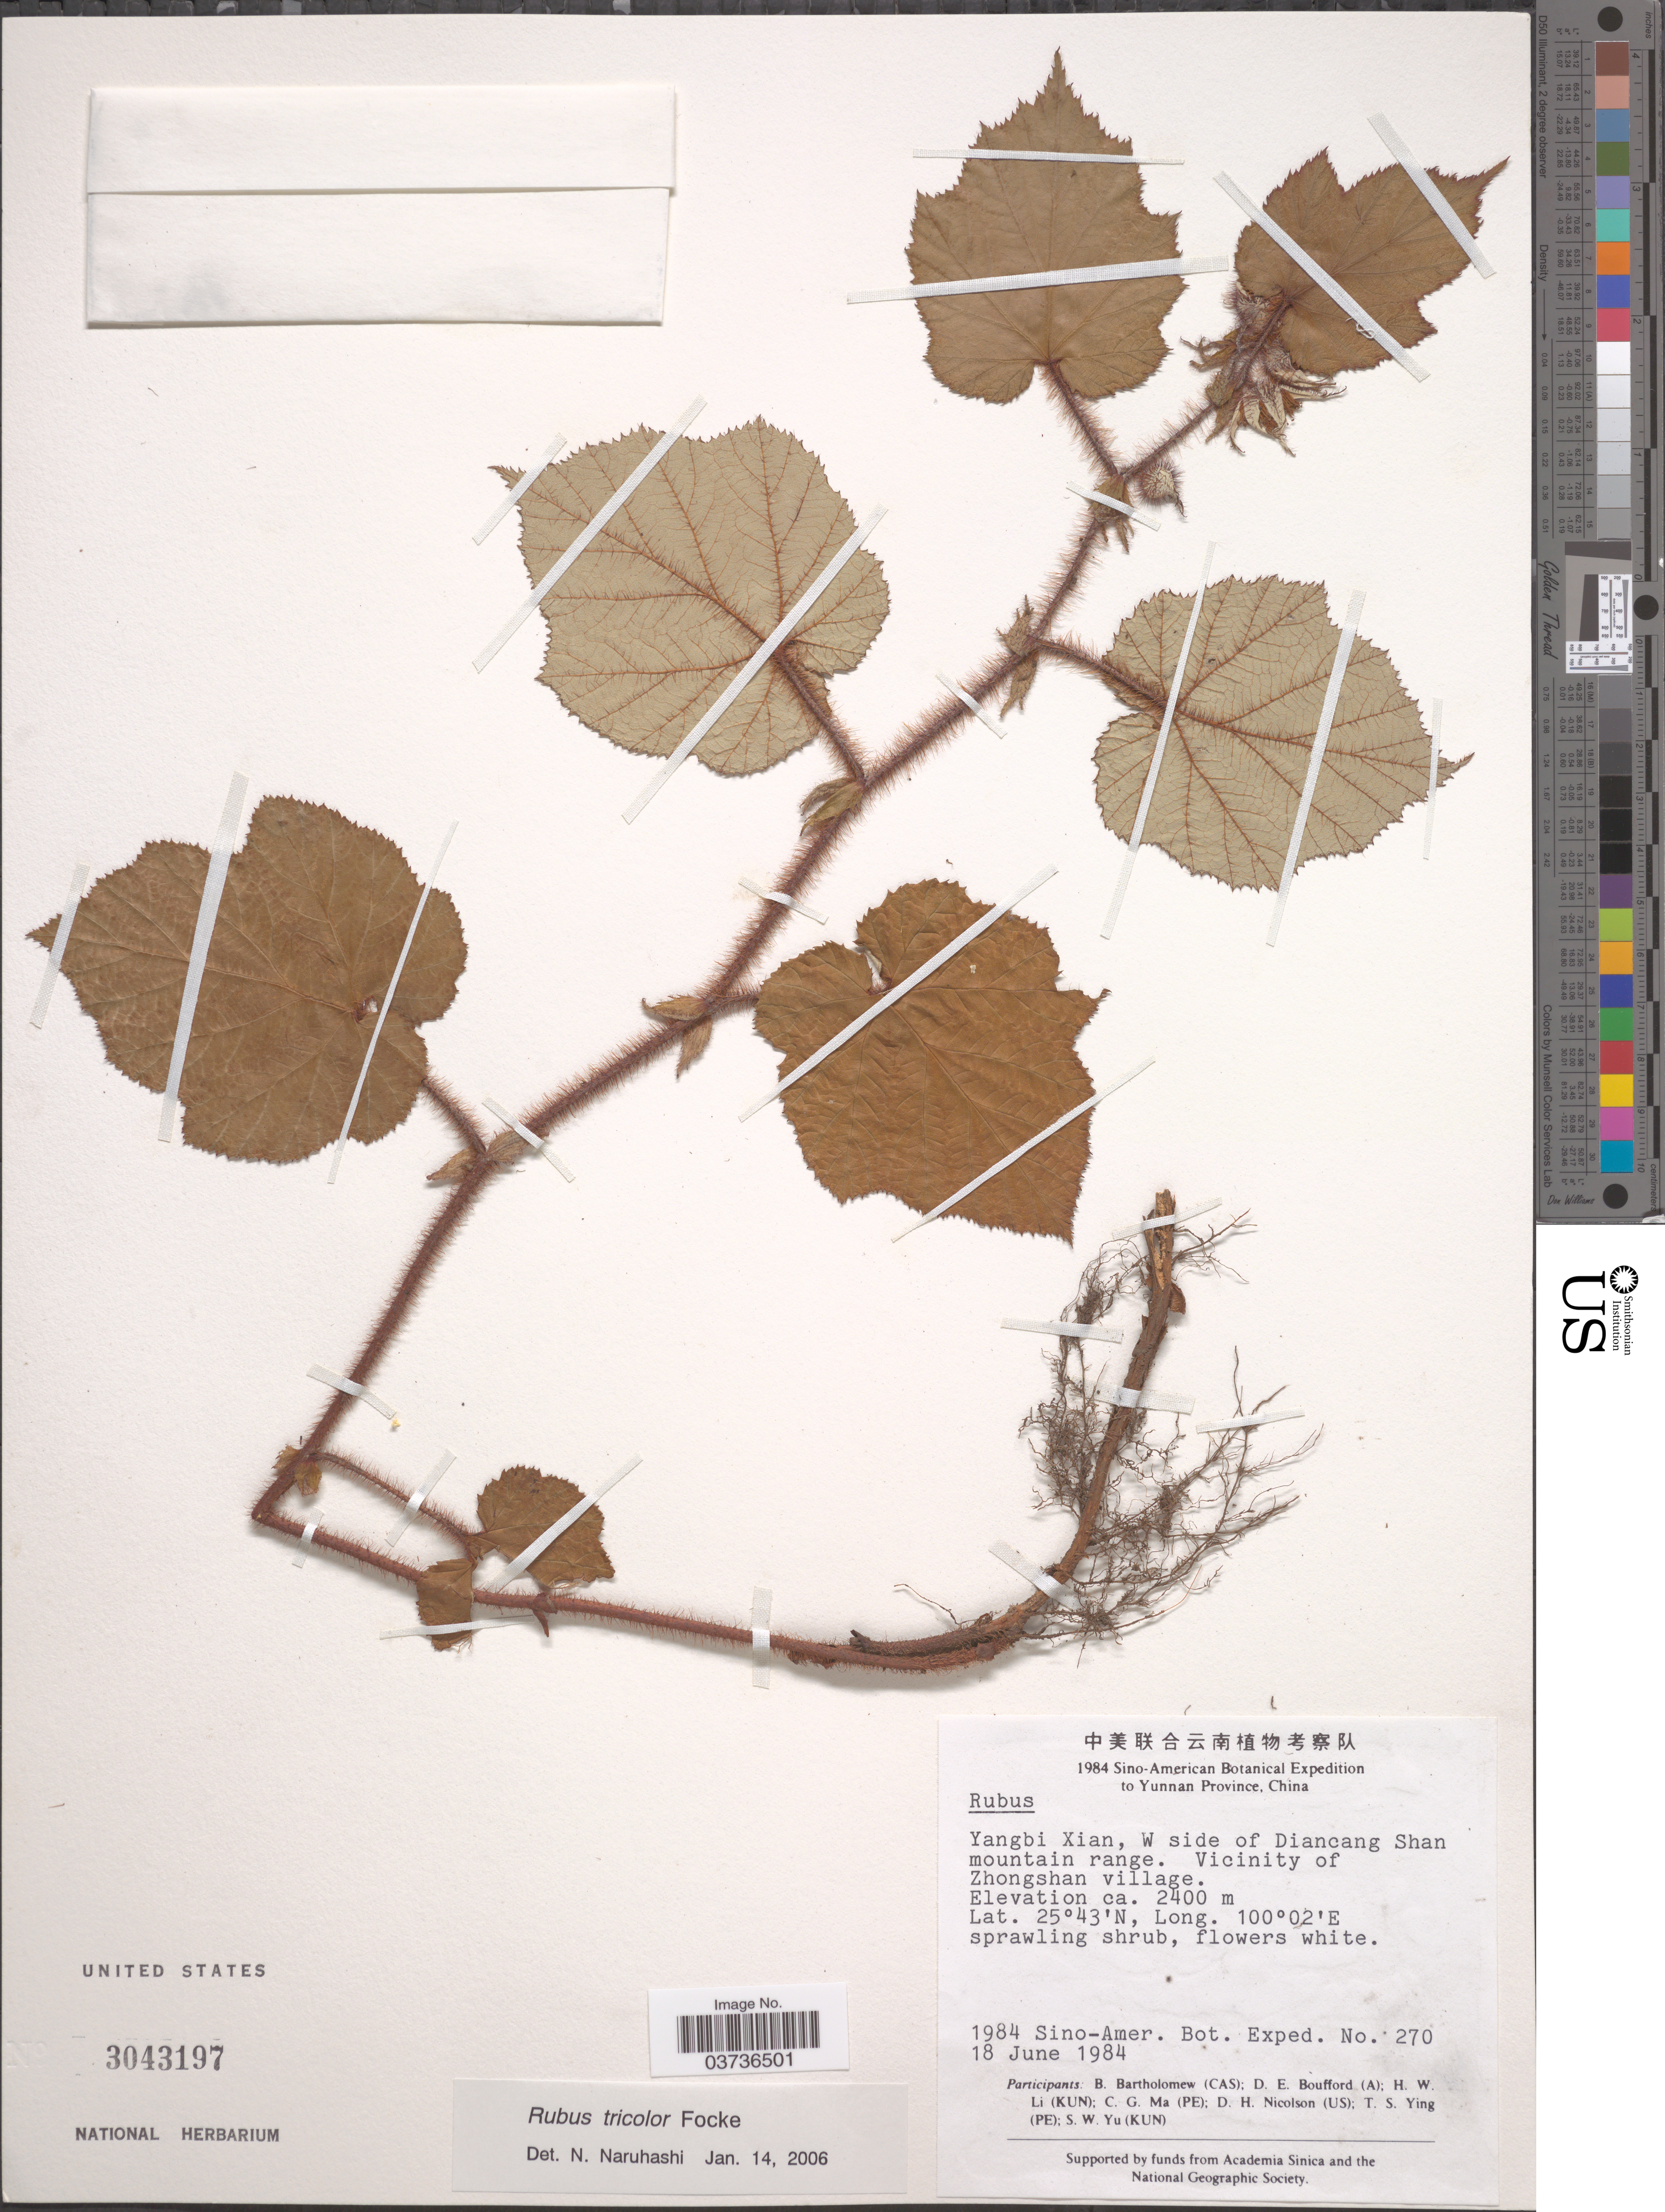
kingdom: Plantae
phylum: Tracheophyta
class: Magnoliopsida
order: Rosales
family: Rosaceae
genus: Rubus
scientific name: Rubus tricolor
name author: Focke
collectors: Sino-Amer. Bot. Exped. 1984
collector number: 270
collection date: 1984-06-18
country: China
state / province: Yunnan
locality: Yangbi Xian, W side of Diancang Shan mountain range. Vicinity of Zhongshan village.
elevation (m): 2400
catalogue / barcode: US 3043197